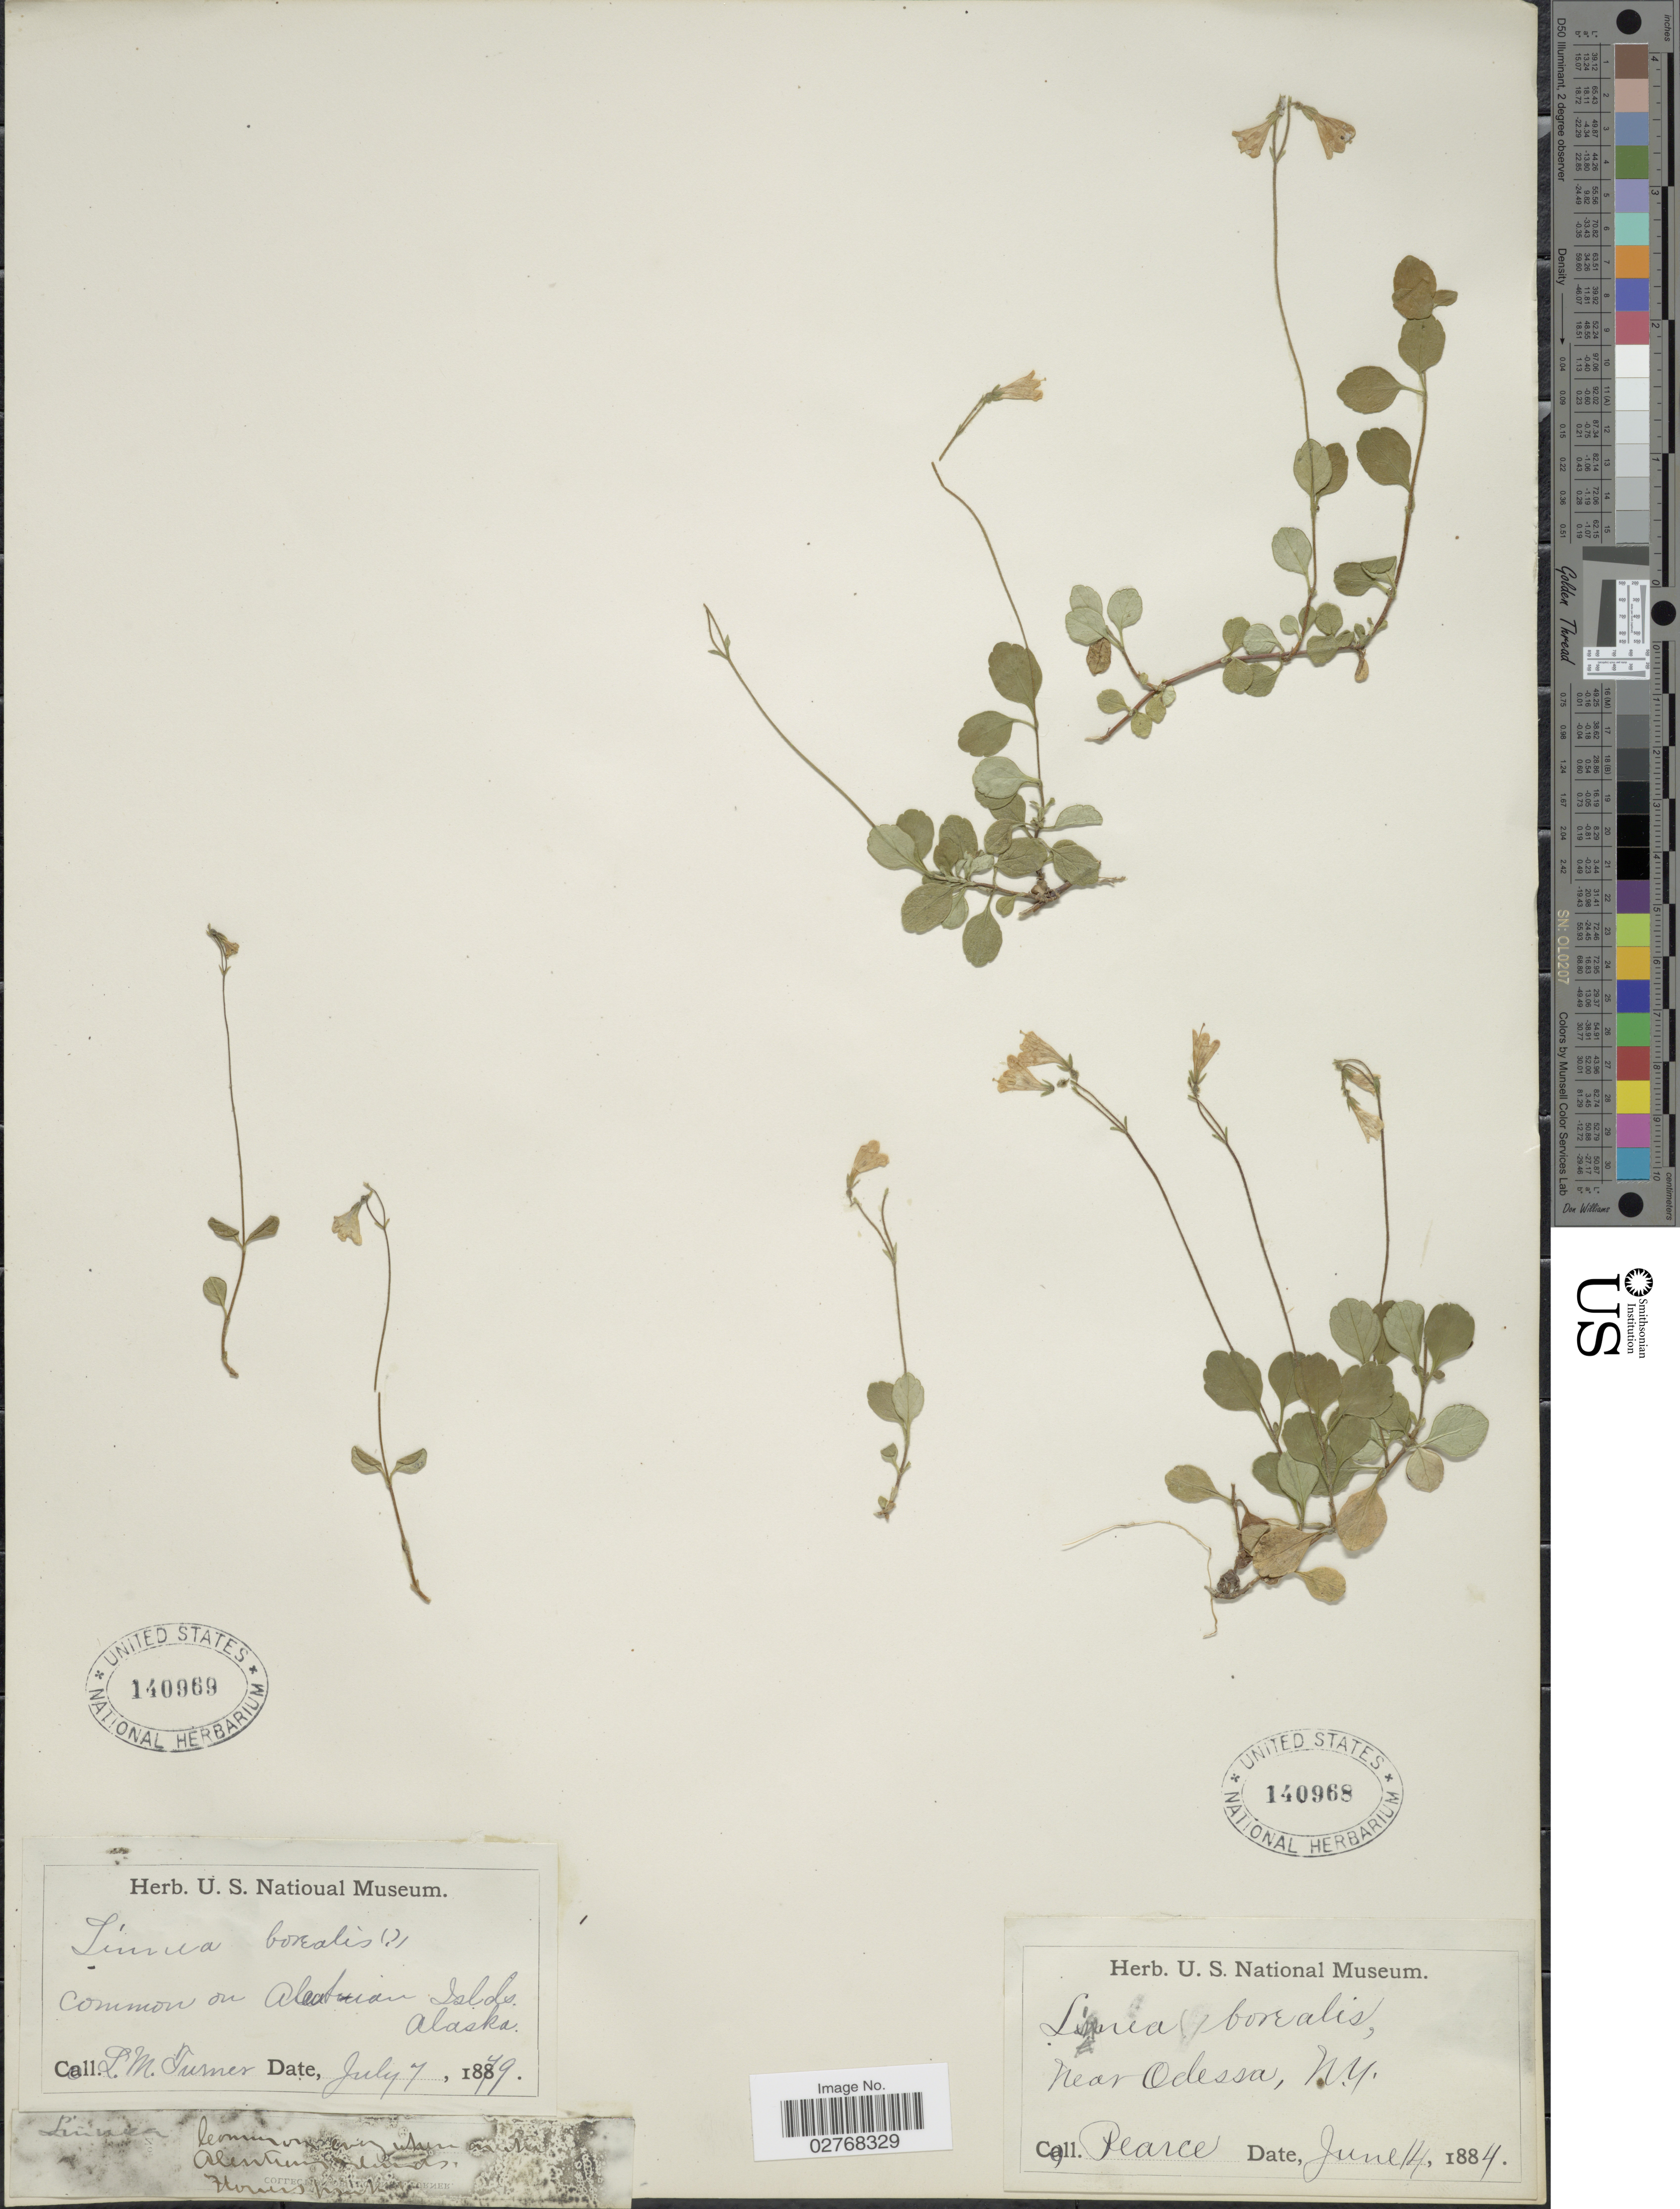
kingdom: Plantae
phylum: Tracheophyta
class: Magnoliopsida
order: Dipsacales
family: Caprifoliaceae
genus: Linnaea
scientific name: Linnaea borealis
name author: L.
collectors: -. Pearce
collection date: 1884-06-14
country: United States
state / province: New York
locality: Near Odessa.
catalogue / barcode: US 140968-2